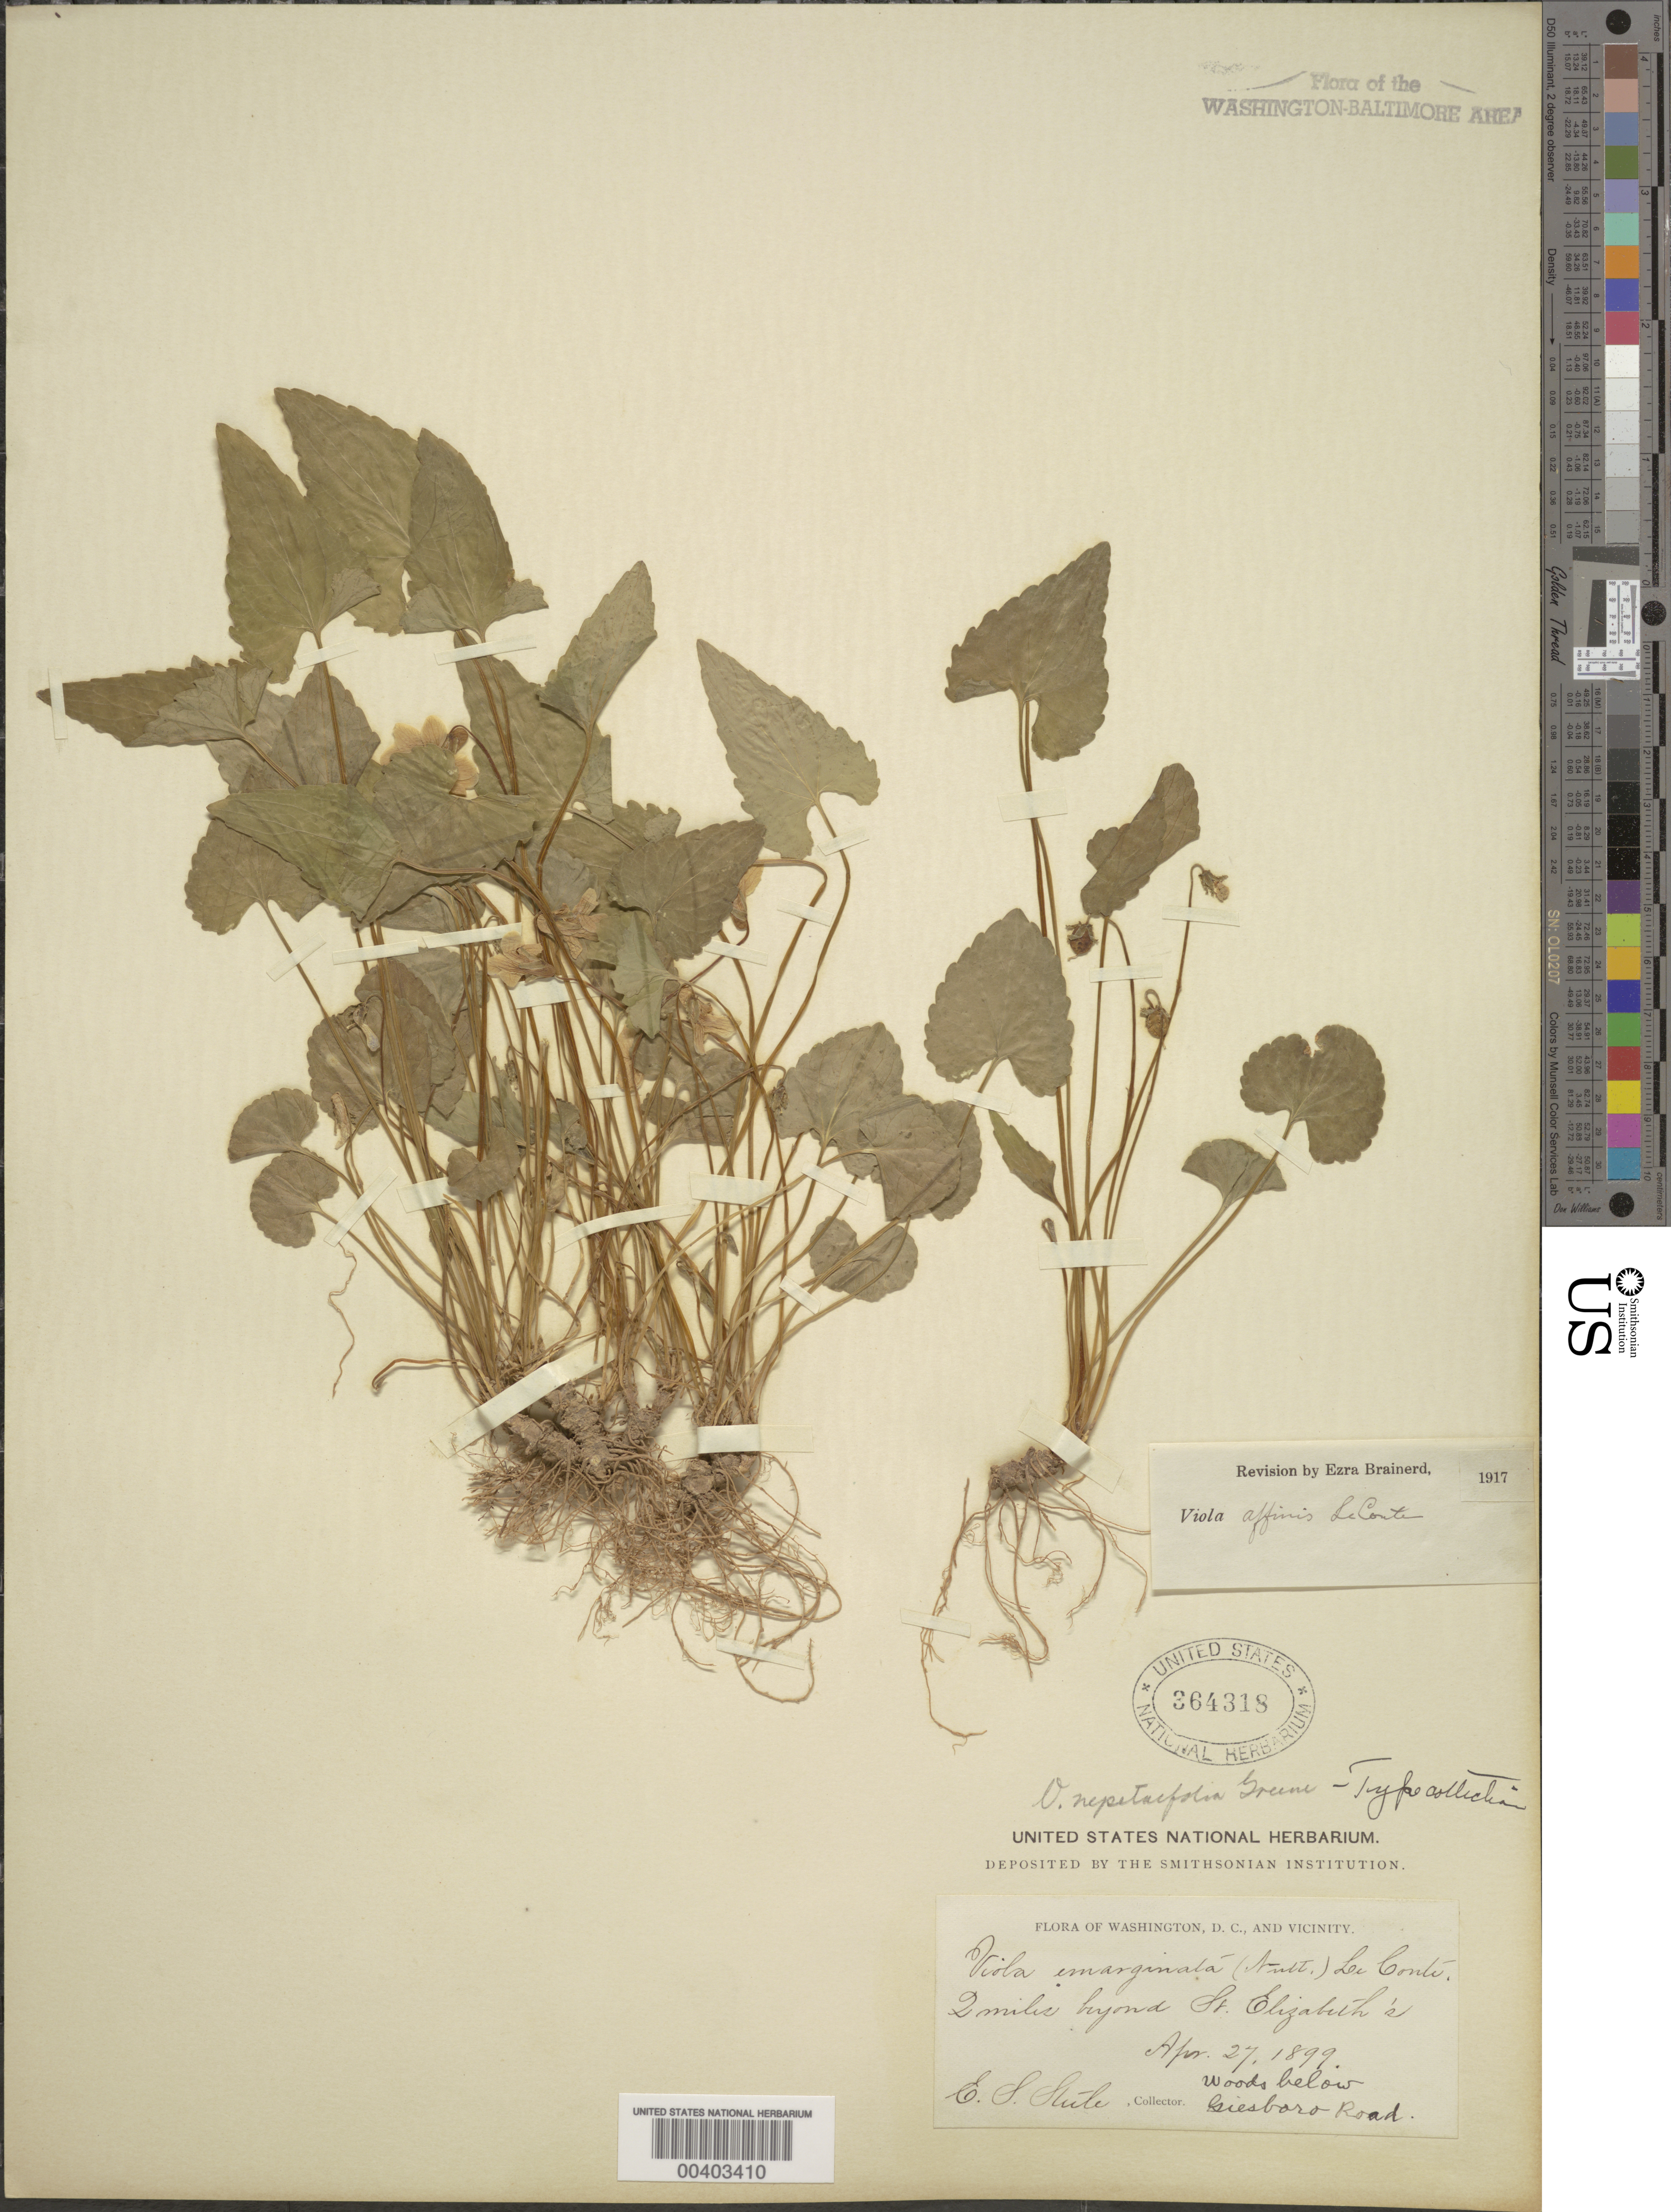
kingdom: Plantae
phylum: Tracheophyta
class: Magnoliopsida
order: Malpighiales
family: Violaceae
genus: Viola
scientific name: Viola sororia var. affinis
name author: (LeConte) McKinney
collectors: E. Steele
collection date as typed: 27 Apr 1899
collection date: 1899-04-27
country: United States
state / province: District of Columbia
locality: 2 mi beyond St Elizabeth's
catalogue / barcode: US 364318